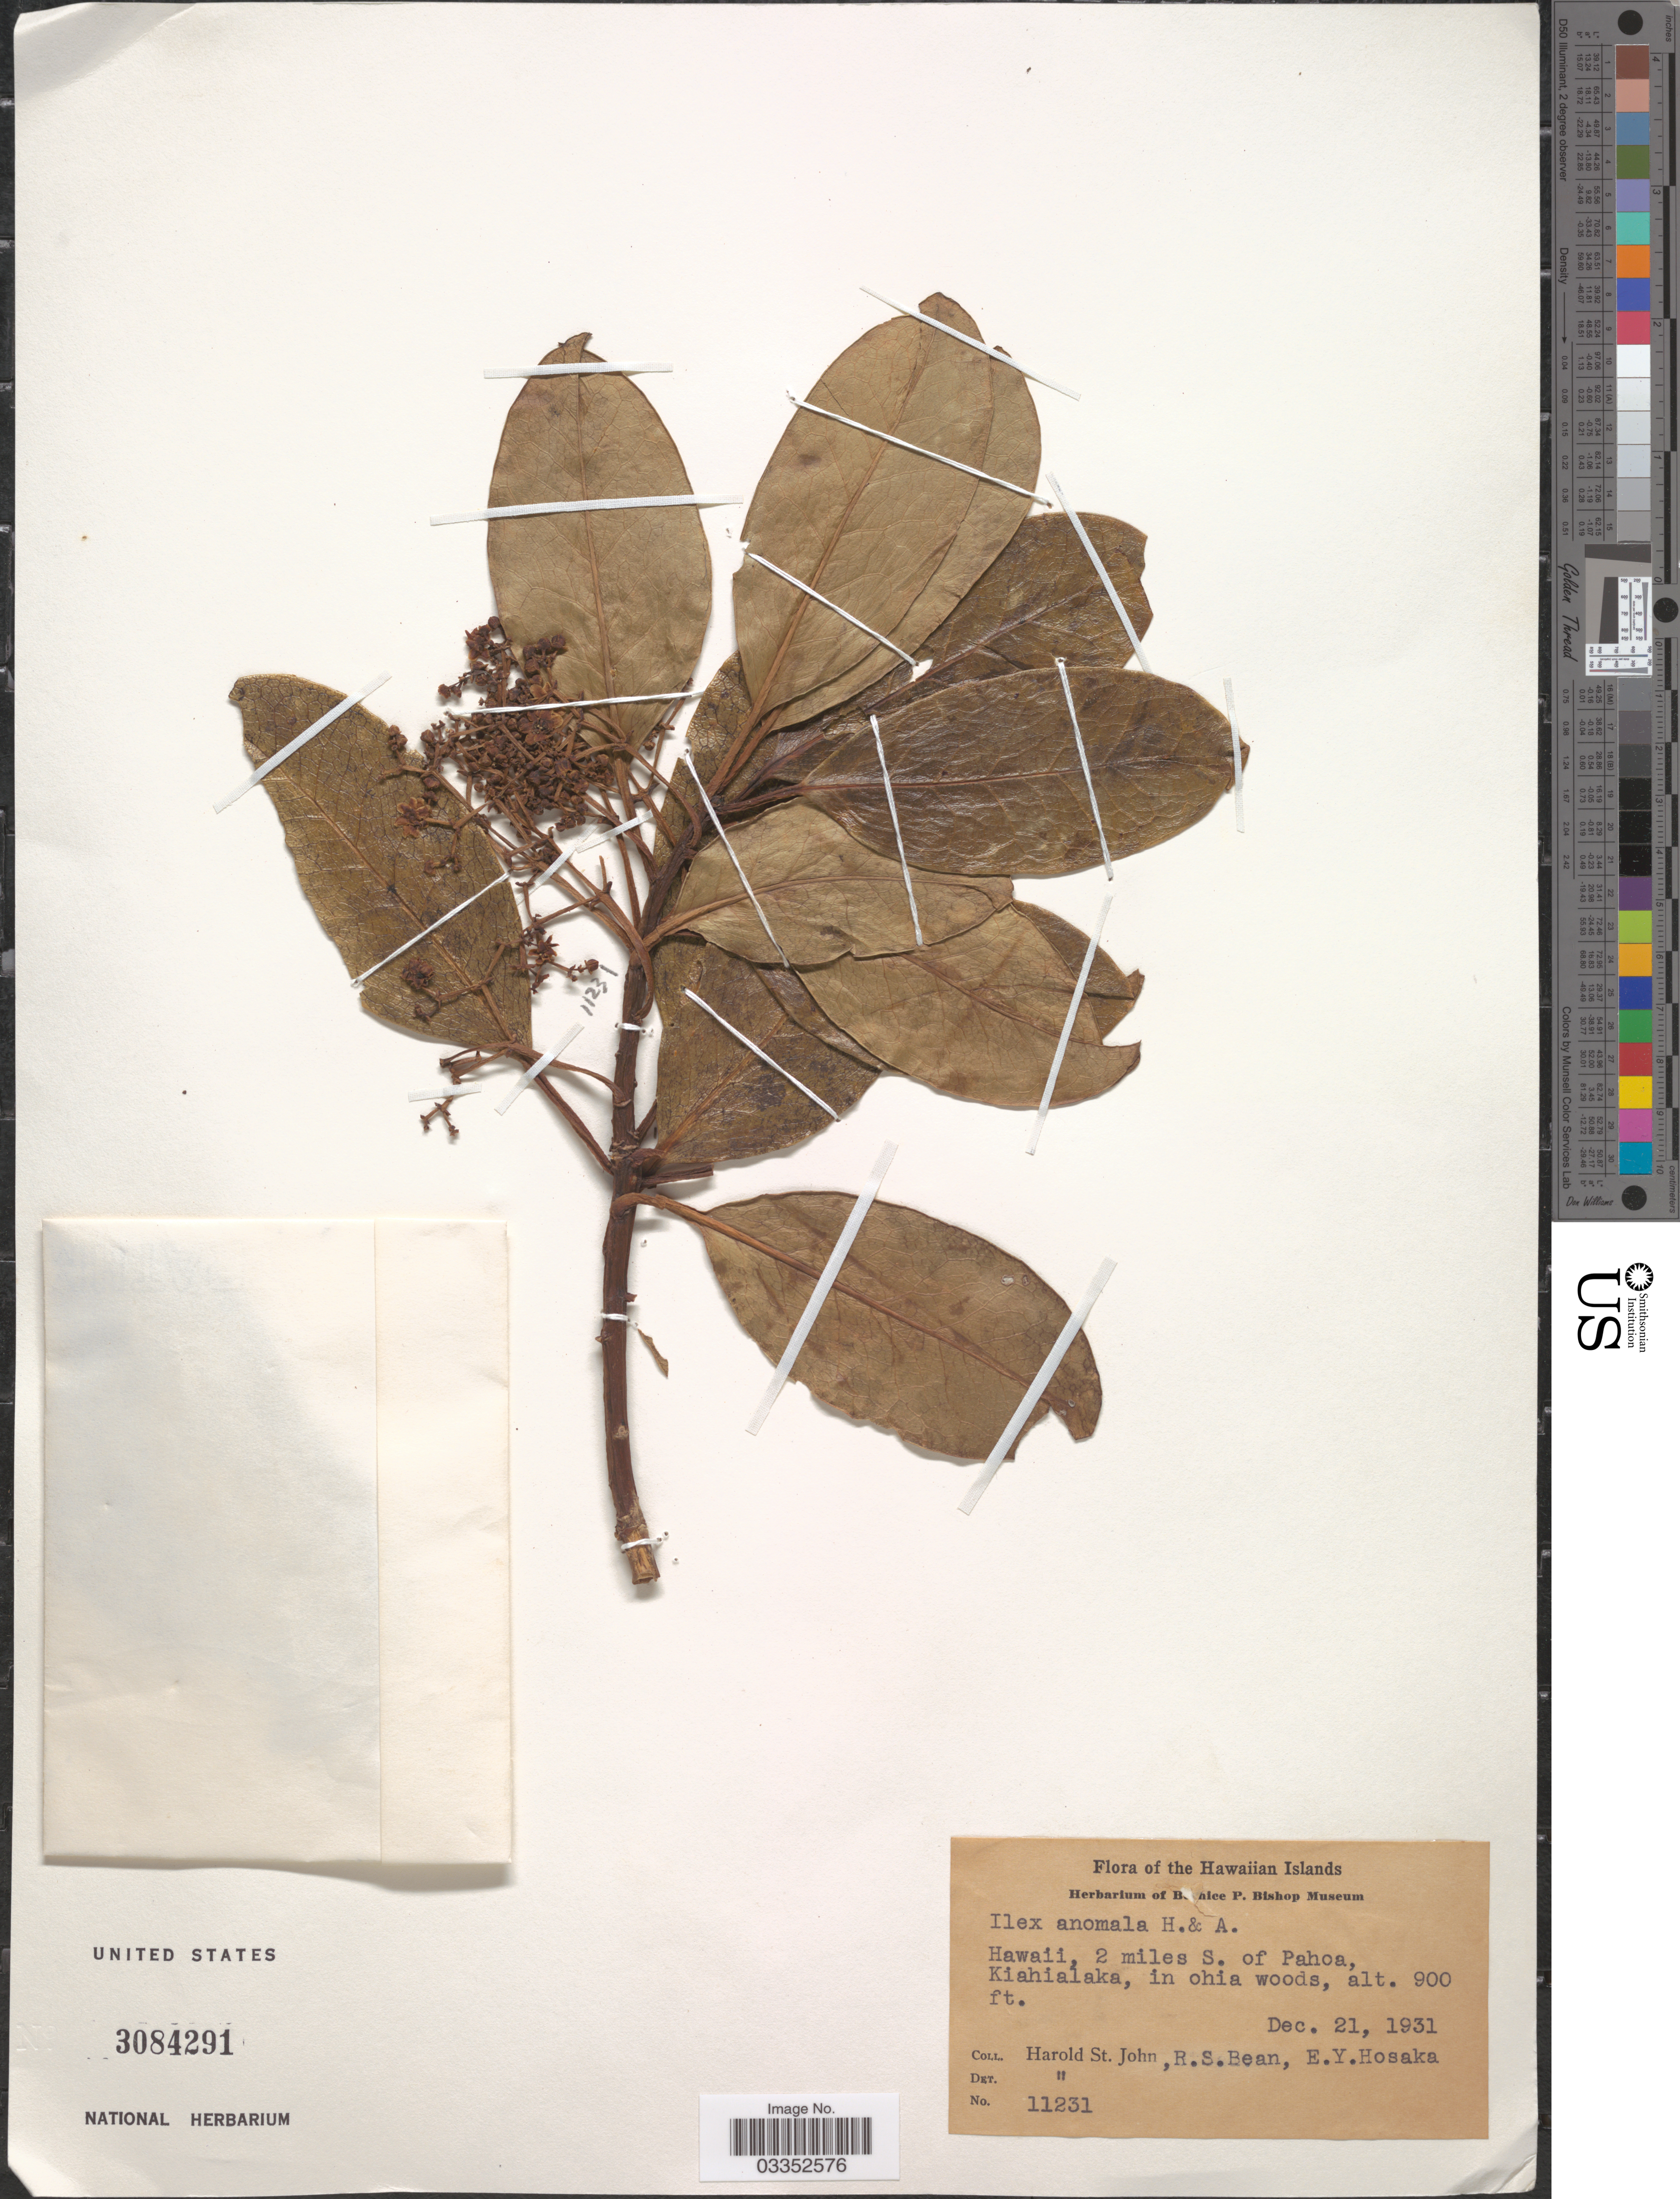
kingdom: Plantae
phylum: Tracheophyta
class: Magnoliopsida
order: Aquifoliales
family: Aquifoliaceae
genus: Ilex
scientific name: Ilex anomala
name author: Hook. & Arn.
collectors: H. St. John, R. Bean & E. Y. Hosaka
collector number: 11231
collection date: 1931-12-21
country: United States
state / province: Hawaii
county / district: Hawaii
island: Hawaii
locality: Hawaiian Islands. Hawaii, 2 miles S. of Pahoa, Kiahialaka, in ohia woods.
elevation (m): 274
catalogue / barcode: US 3084291